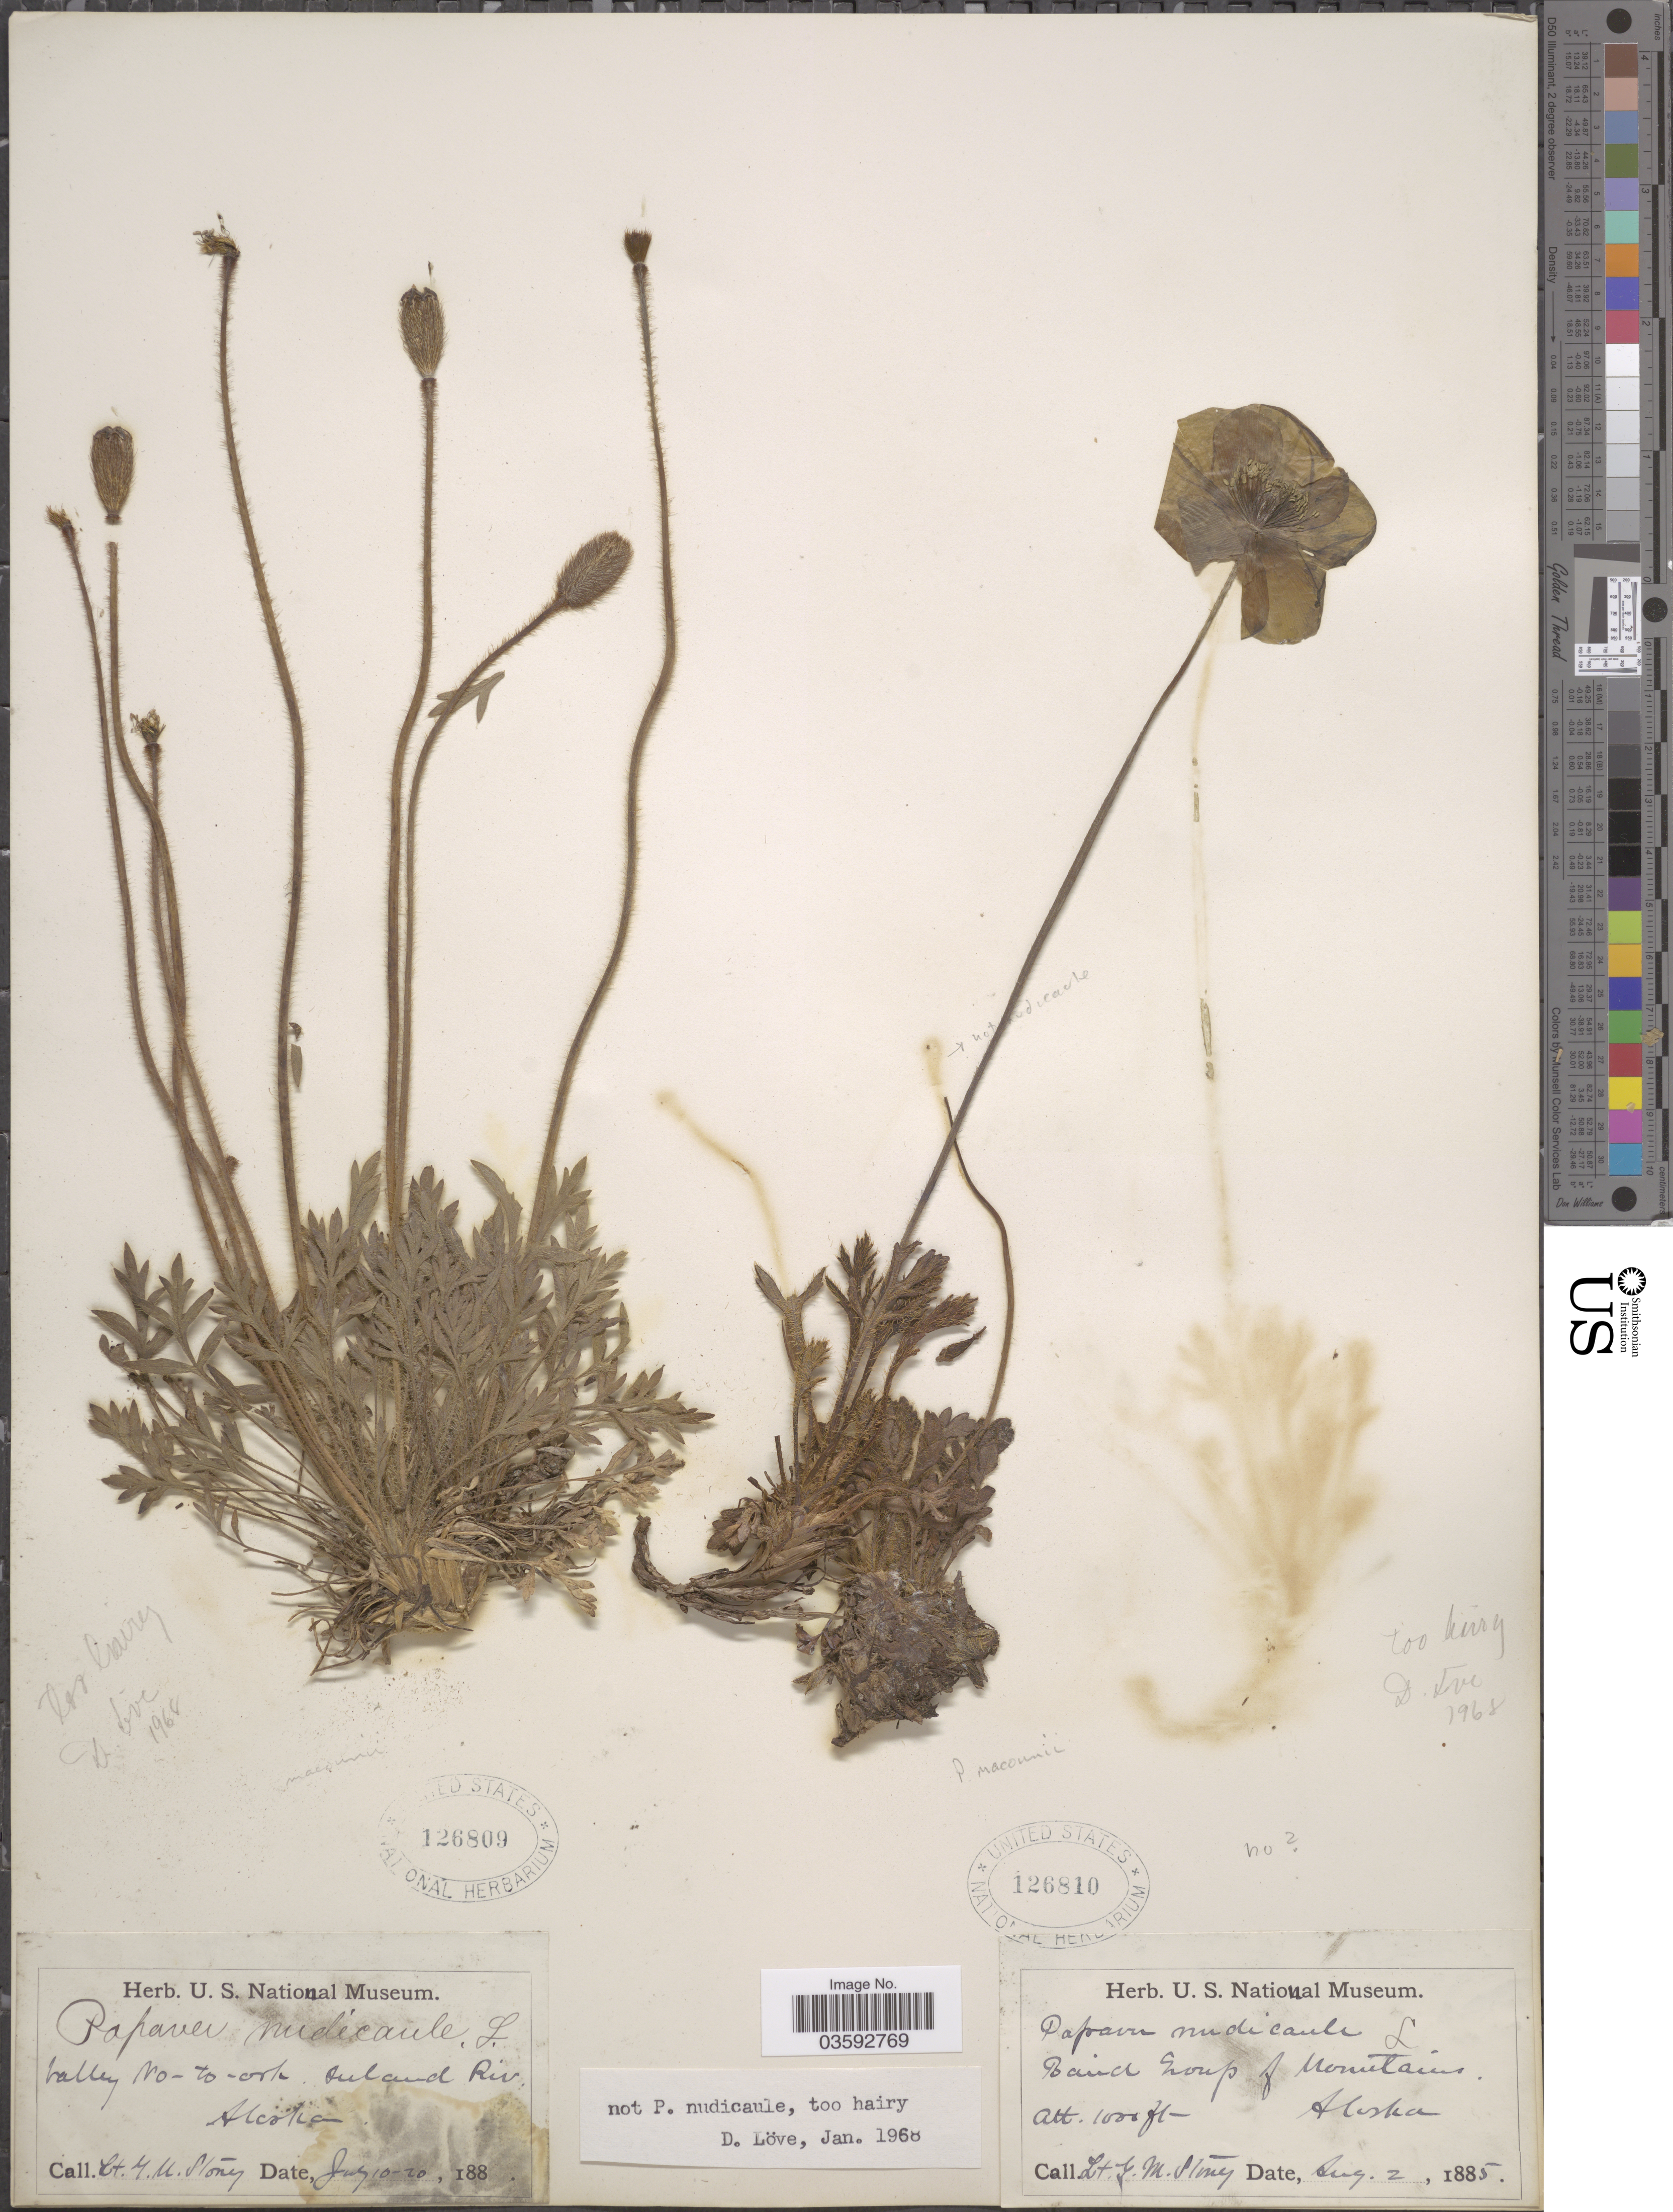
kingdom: Plantae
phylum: Tracheophyta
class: Magnoliopsida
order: Ranunculales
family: Papaveraceae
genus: Papaver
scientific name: Papaver nudicaule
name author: L.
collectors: G. Stoney & G. Stoney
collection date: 1885-08-02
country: United States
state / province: Alaska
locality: Baird Group of Mountains.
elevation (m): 305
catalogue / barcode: US 126810-2